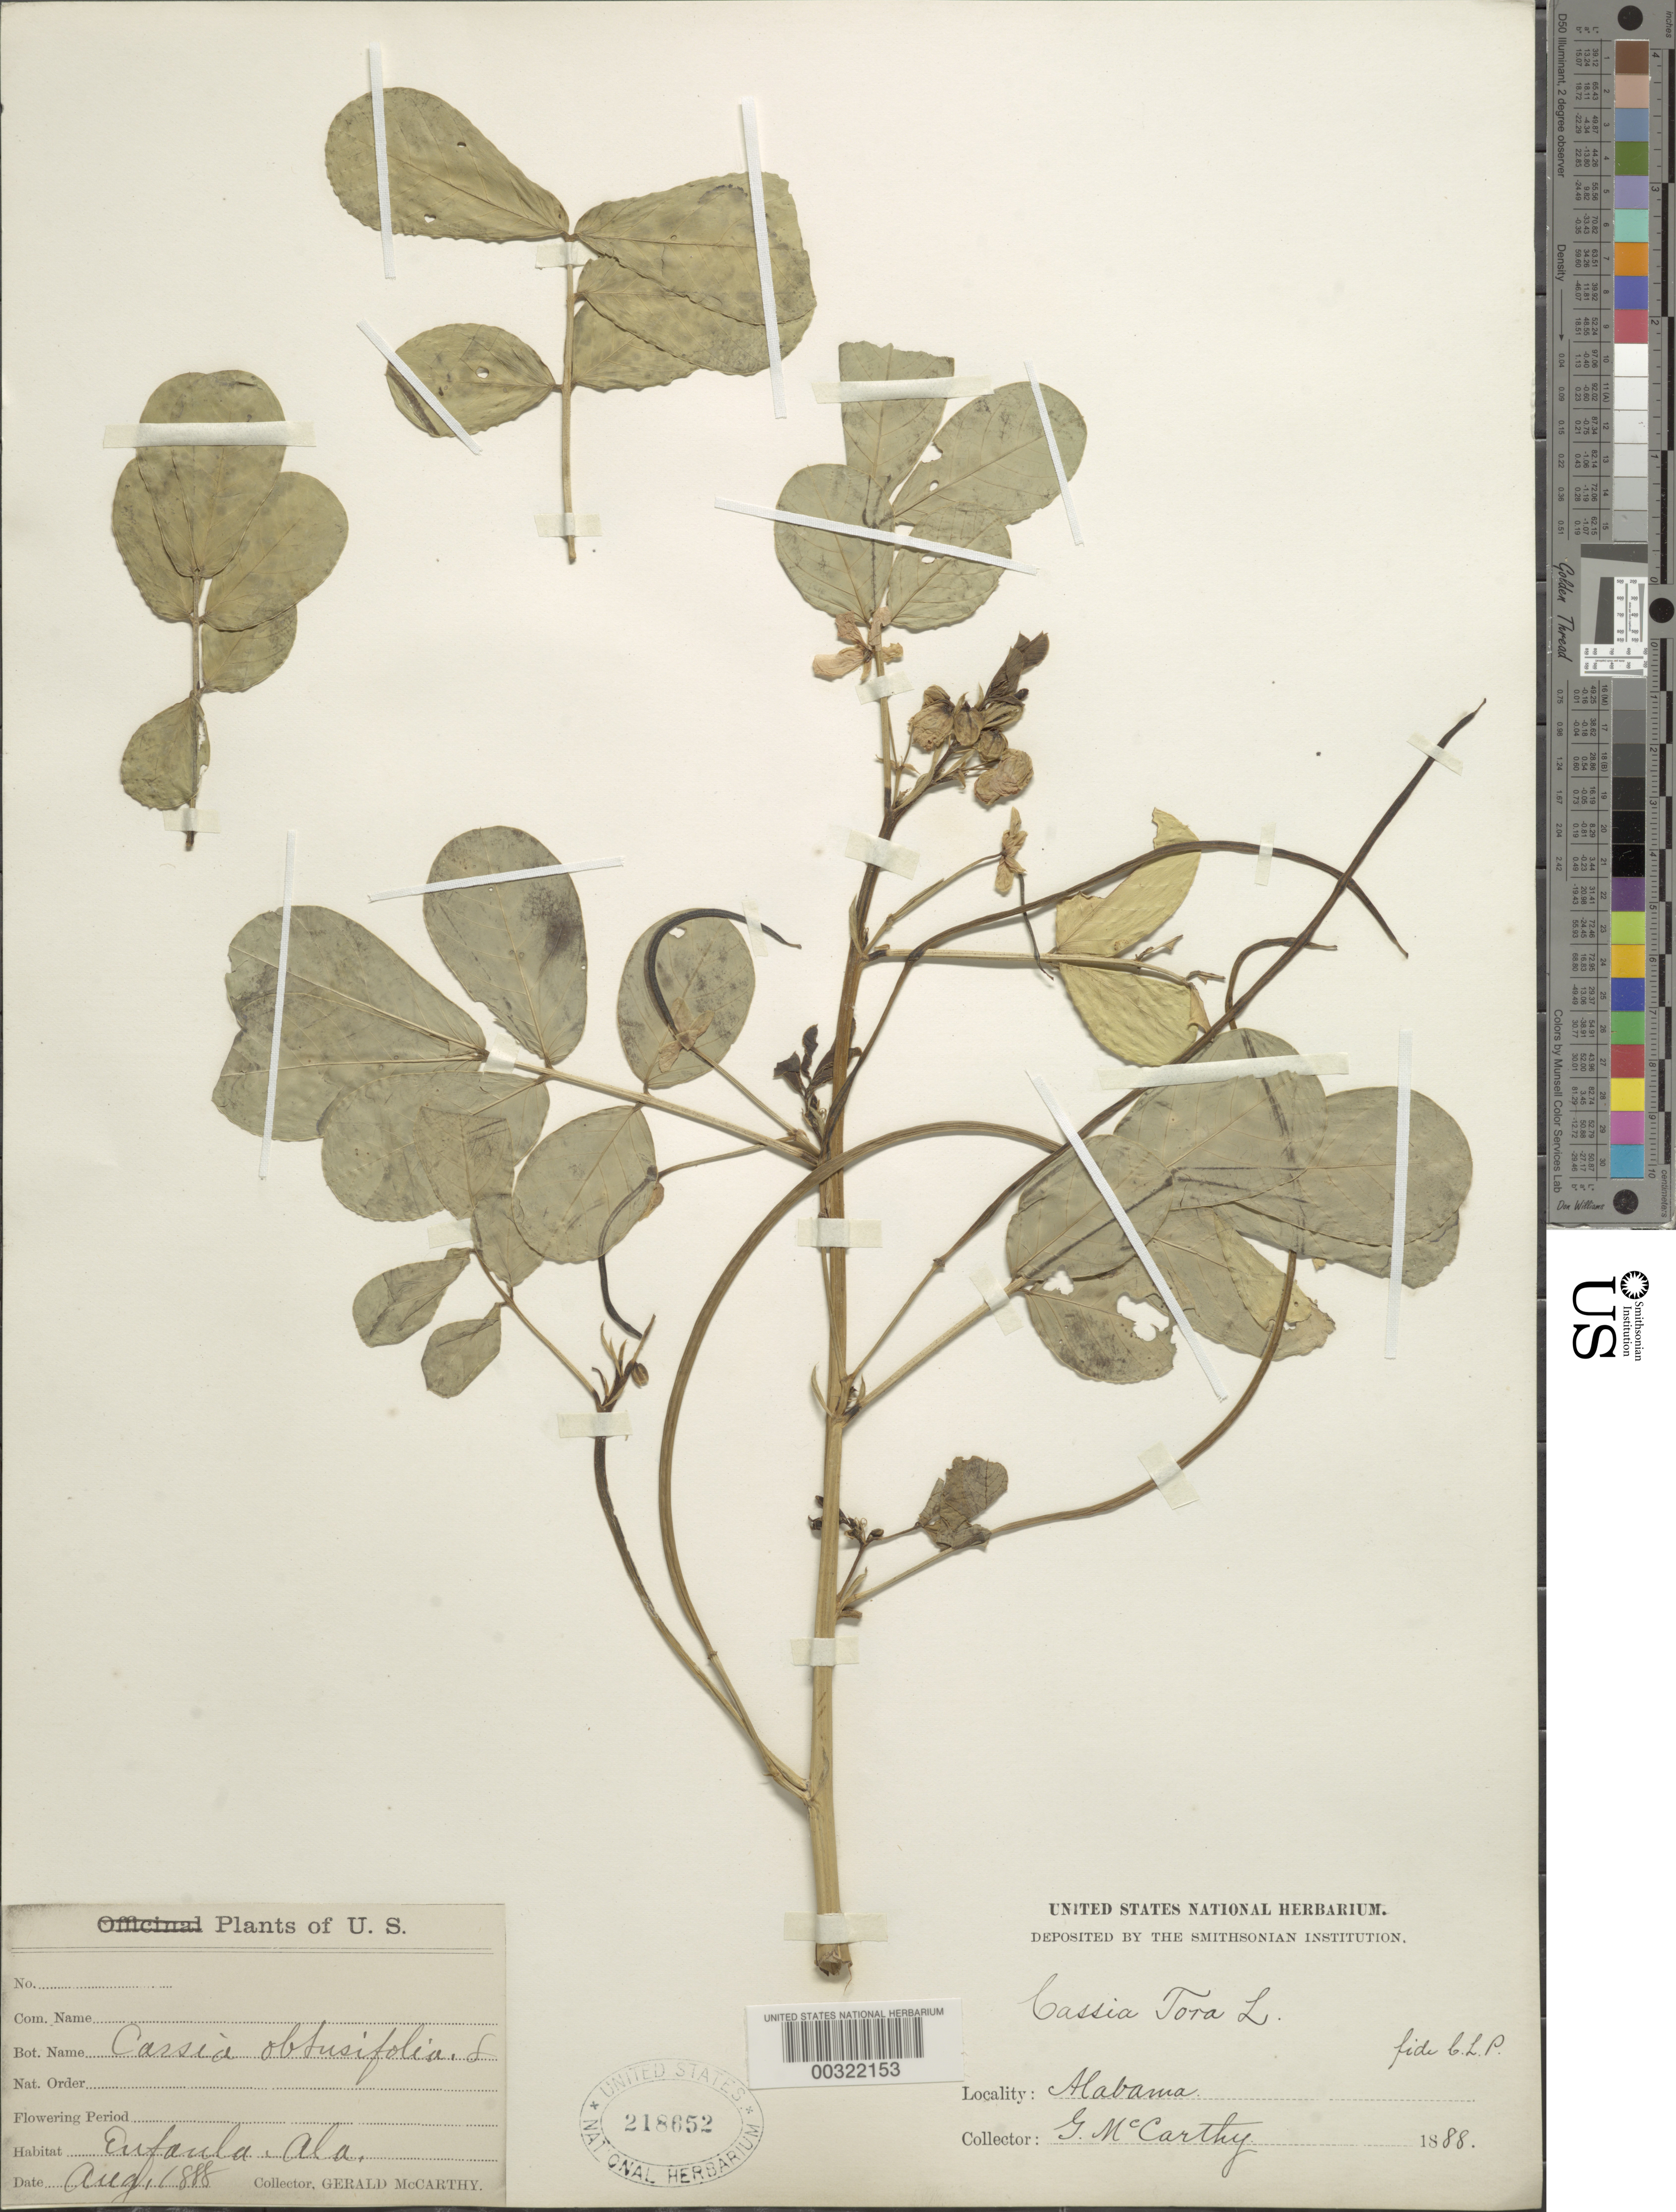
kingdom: Plantae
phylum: Tracheophyta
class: Magnoliopsida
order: Fabales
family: Fabaceae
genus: Senna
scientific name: Senna obtusifolia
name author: (L.) H.S. Irwin & Barneby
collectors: G. McCarthy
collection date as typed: Aug 1888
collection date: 1888-08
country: United States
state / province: Alabama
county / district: Barbour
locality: Eufaula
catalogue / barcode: US 218652